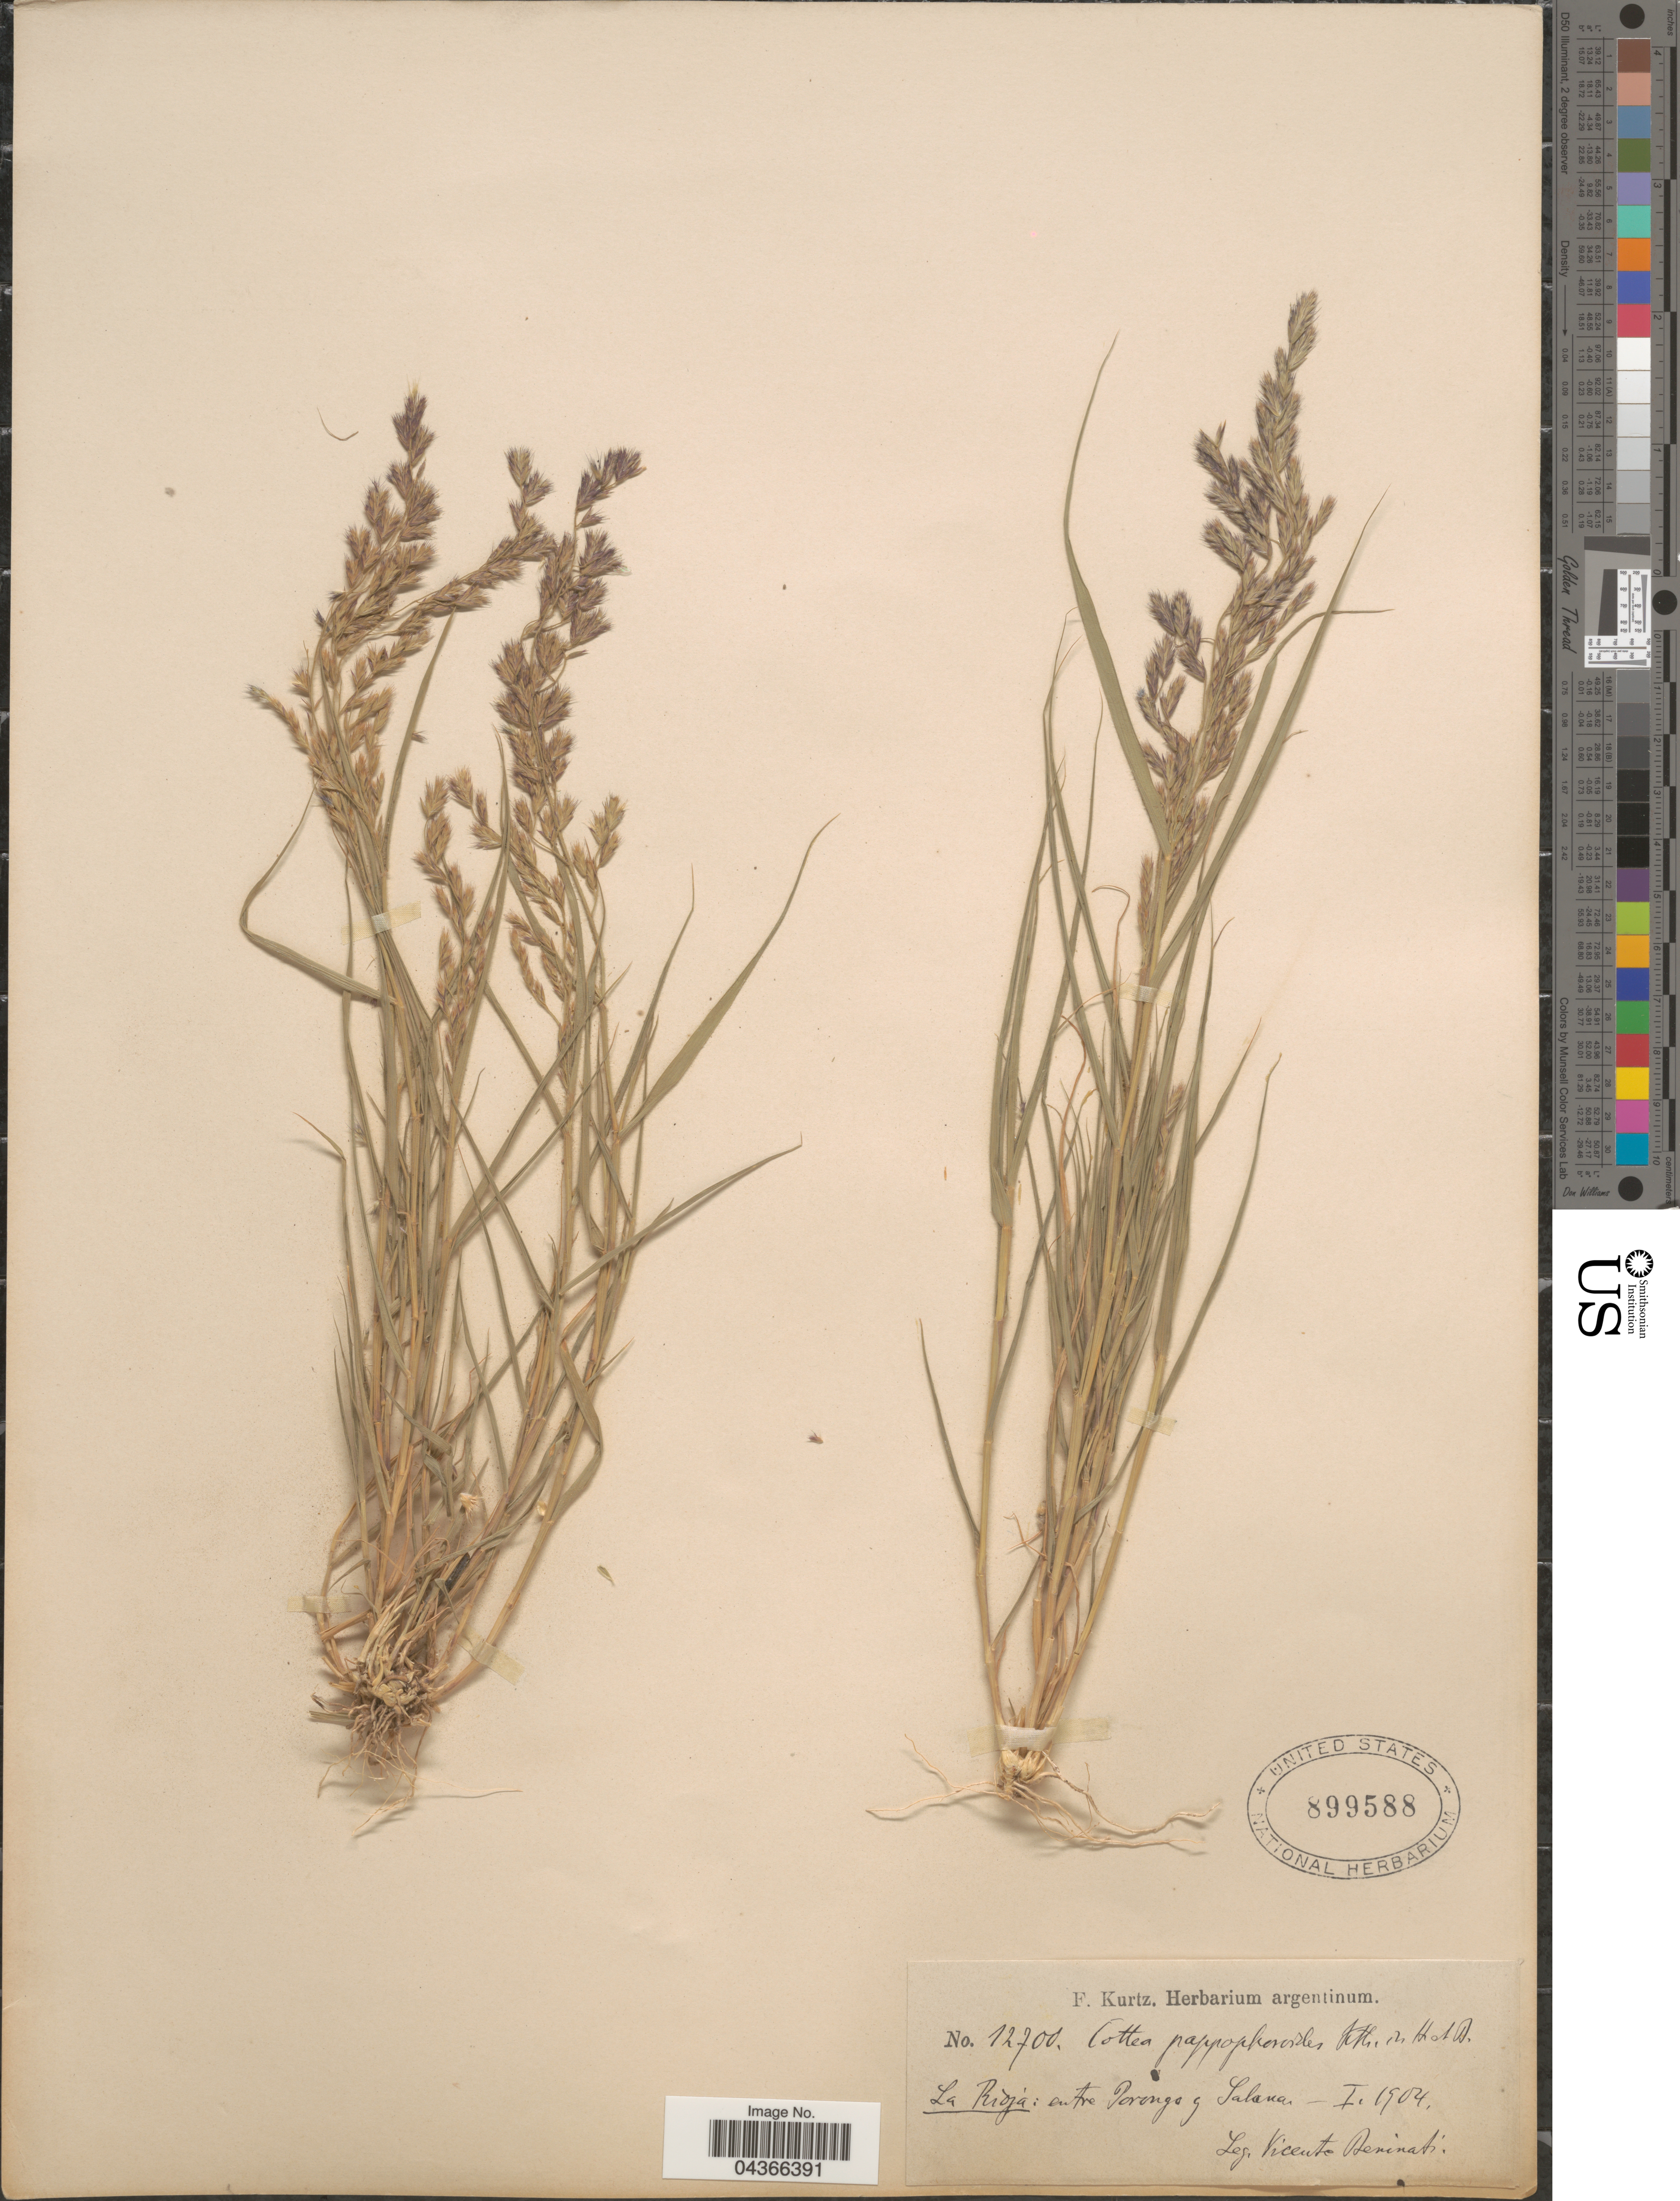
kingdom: Plantae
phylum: Tracheophyta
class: Liliopsida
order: Poales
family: Poaceae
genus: Cottea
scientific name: Cottea pappophoroides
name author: Kunth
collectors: V. Devinati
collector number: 12700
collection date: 1904-01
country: Argentina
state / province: La Rioja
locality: Entre Porongo y Salana [interpreted].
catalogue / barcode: US 899588